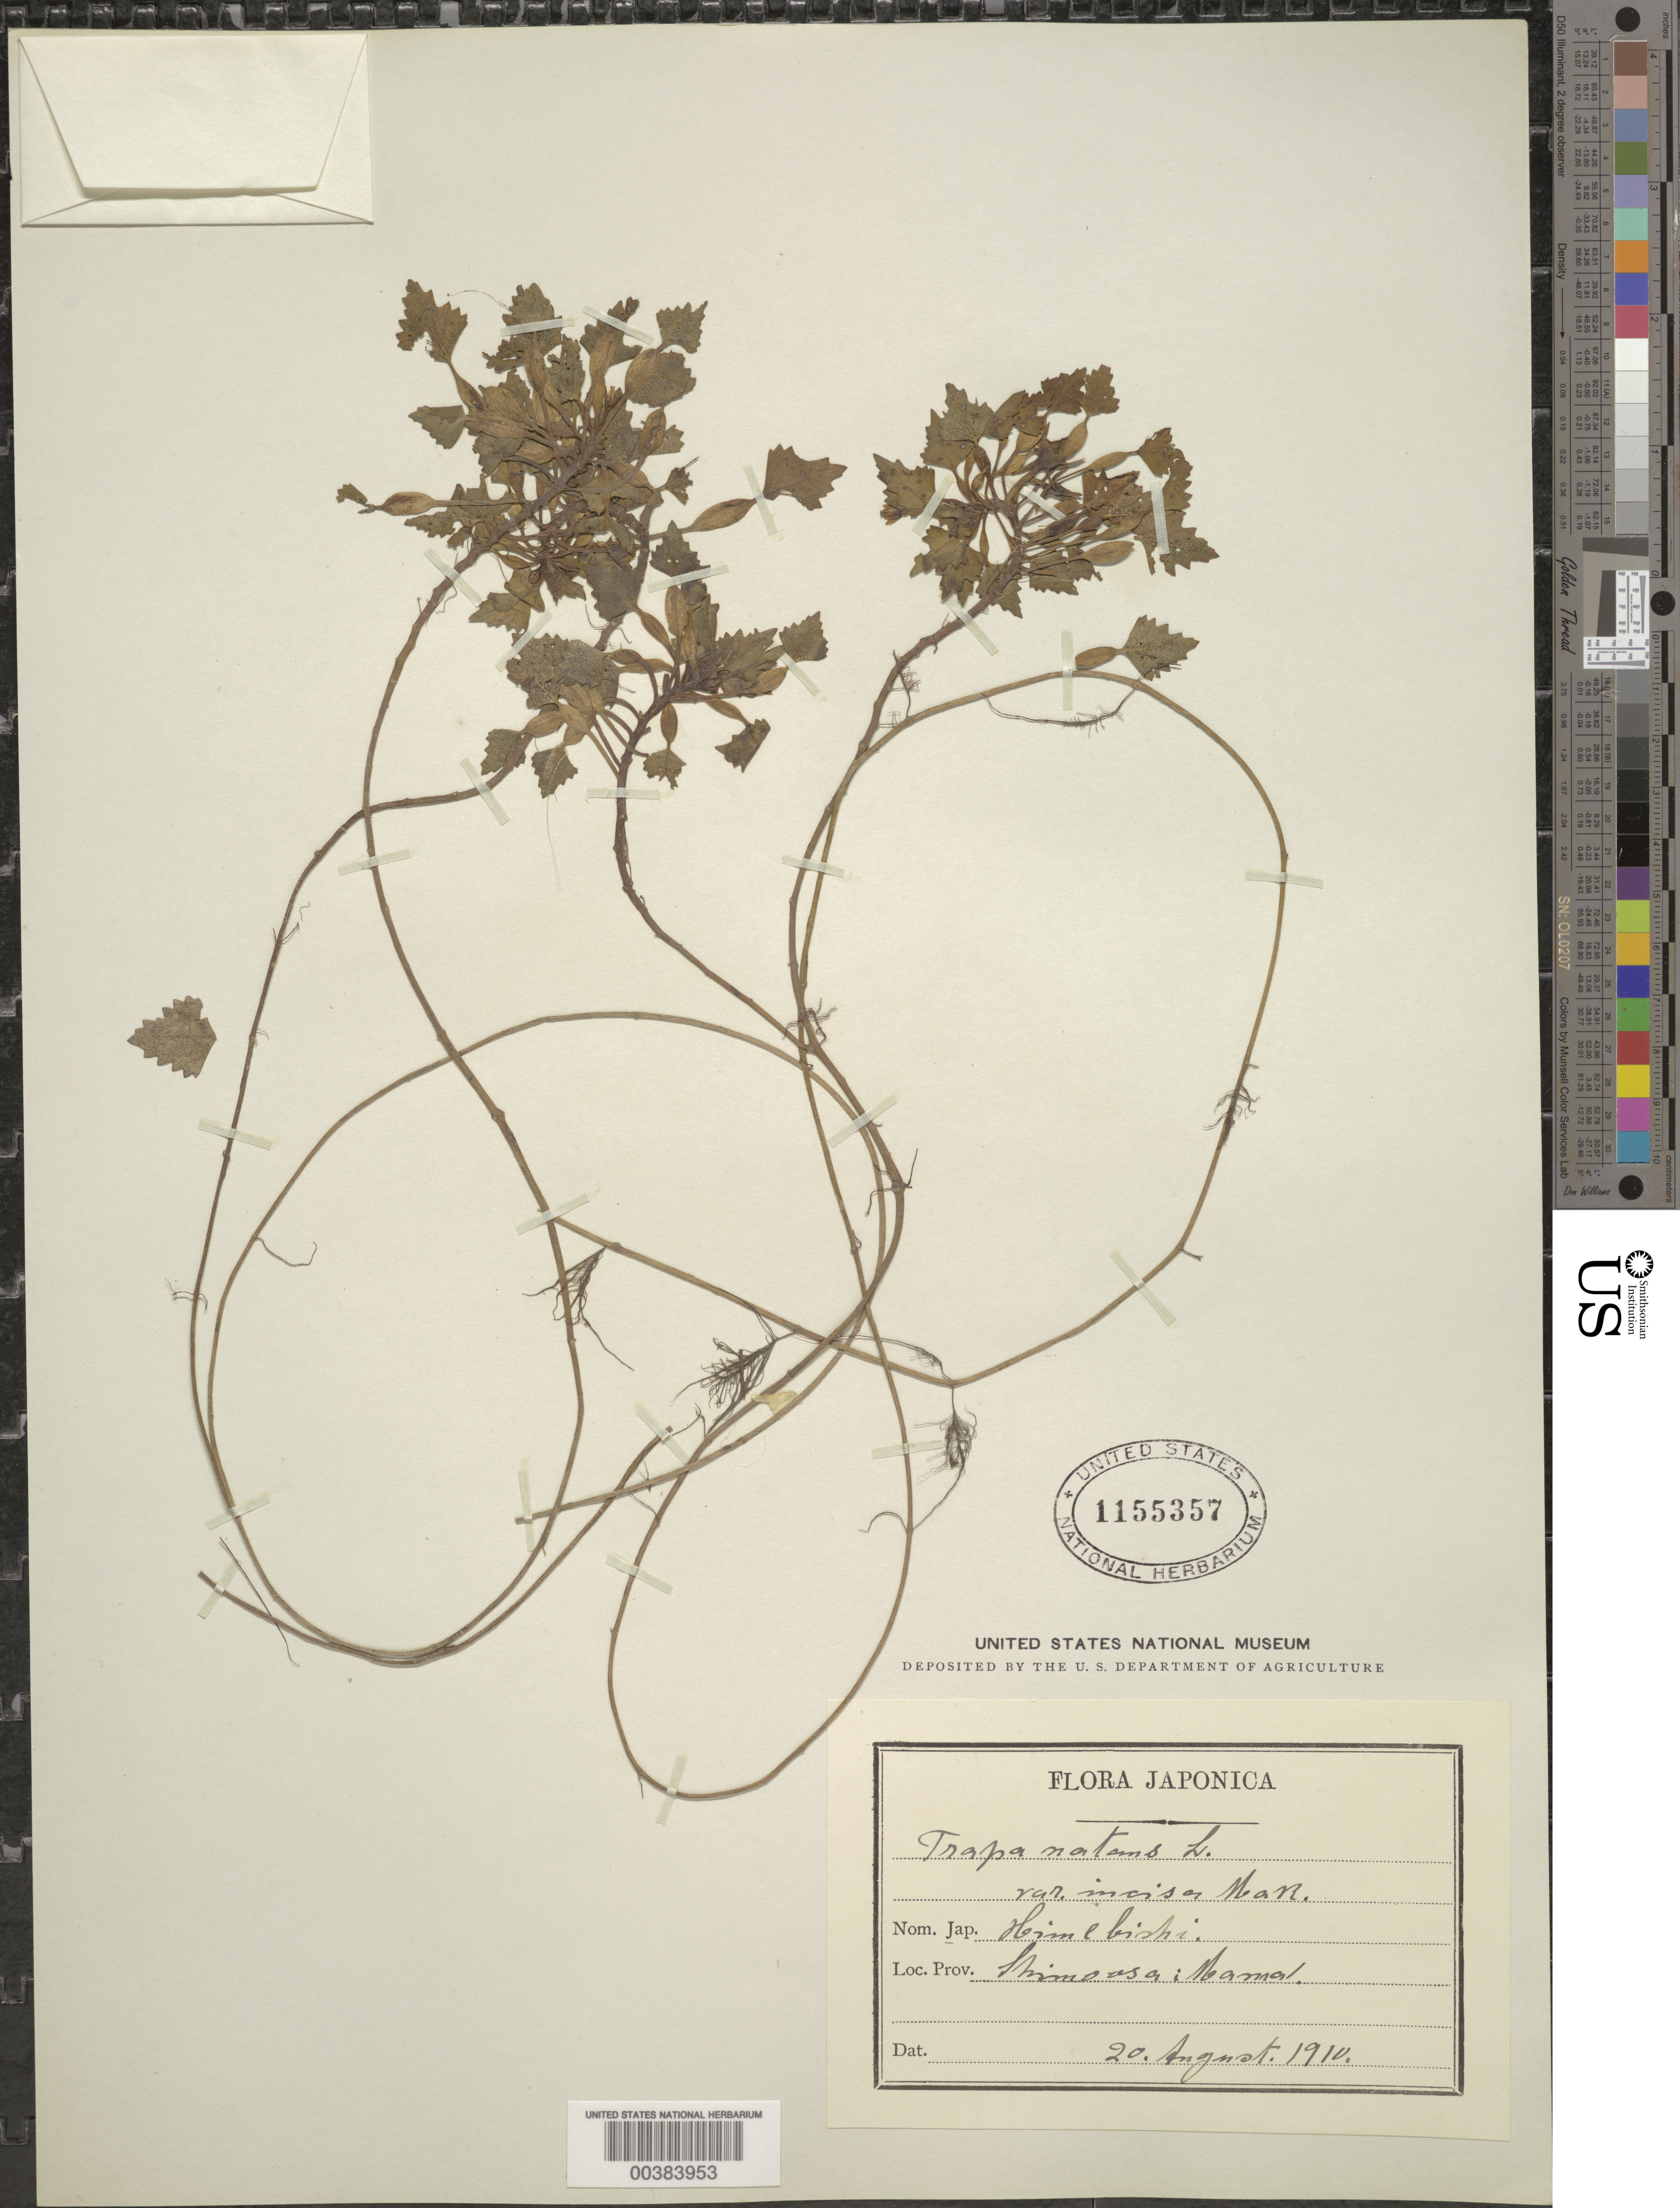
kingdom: Plantae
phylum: Tracheophyta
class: Magnoliopsida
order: Myrtales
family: Lythraceae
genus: Trapa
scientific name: Trapa incisa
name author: Siebold & Zucc.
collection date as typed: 20 Aug 1910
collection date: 1910-08-20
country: Japan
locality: Shimoasa: mamal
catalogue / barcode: US 1155357